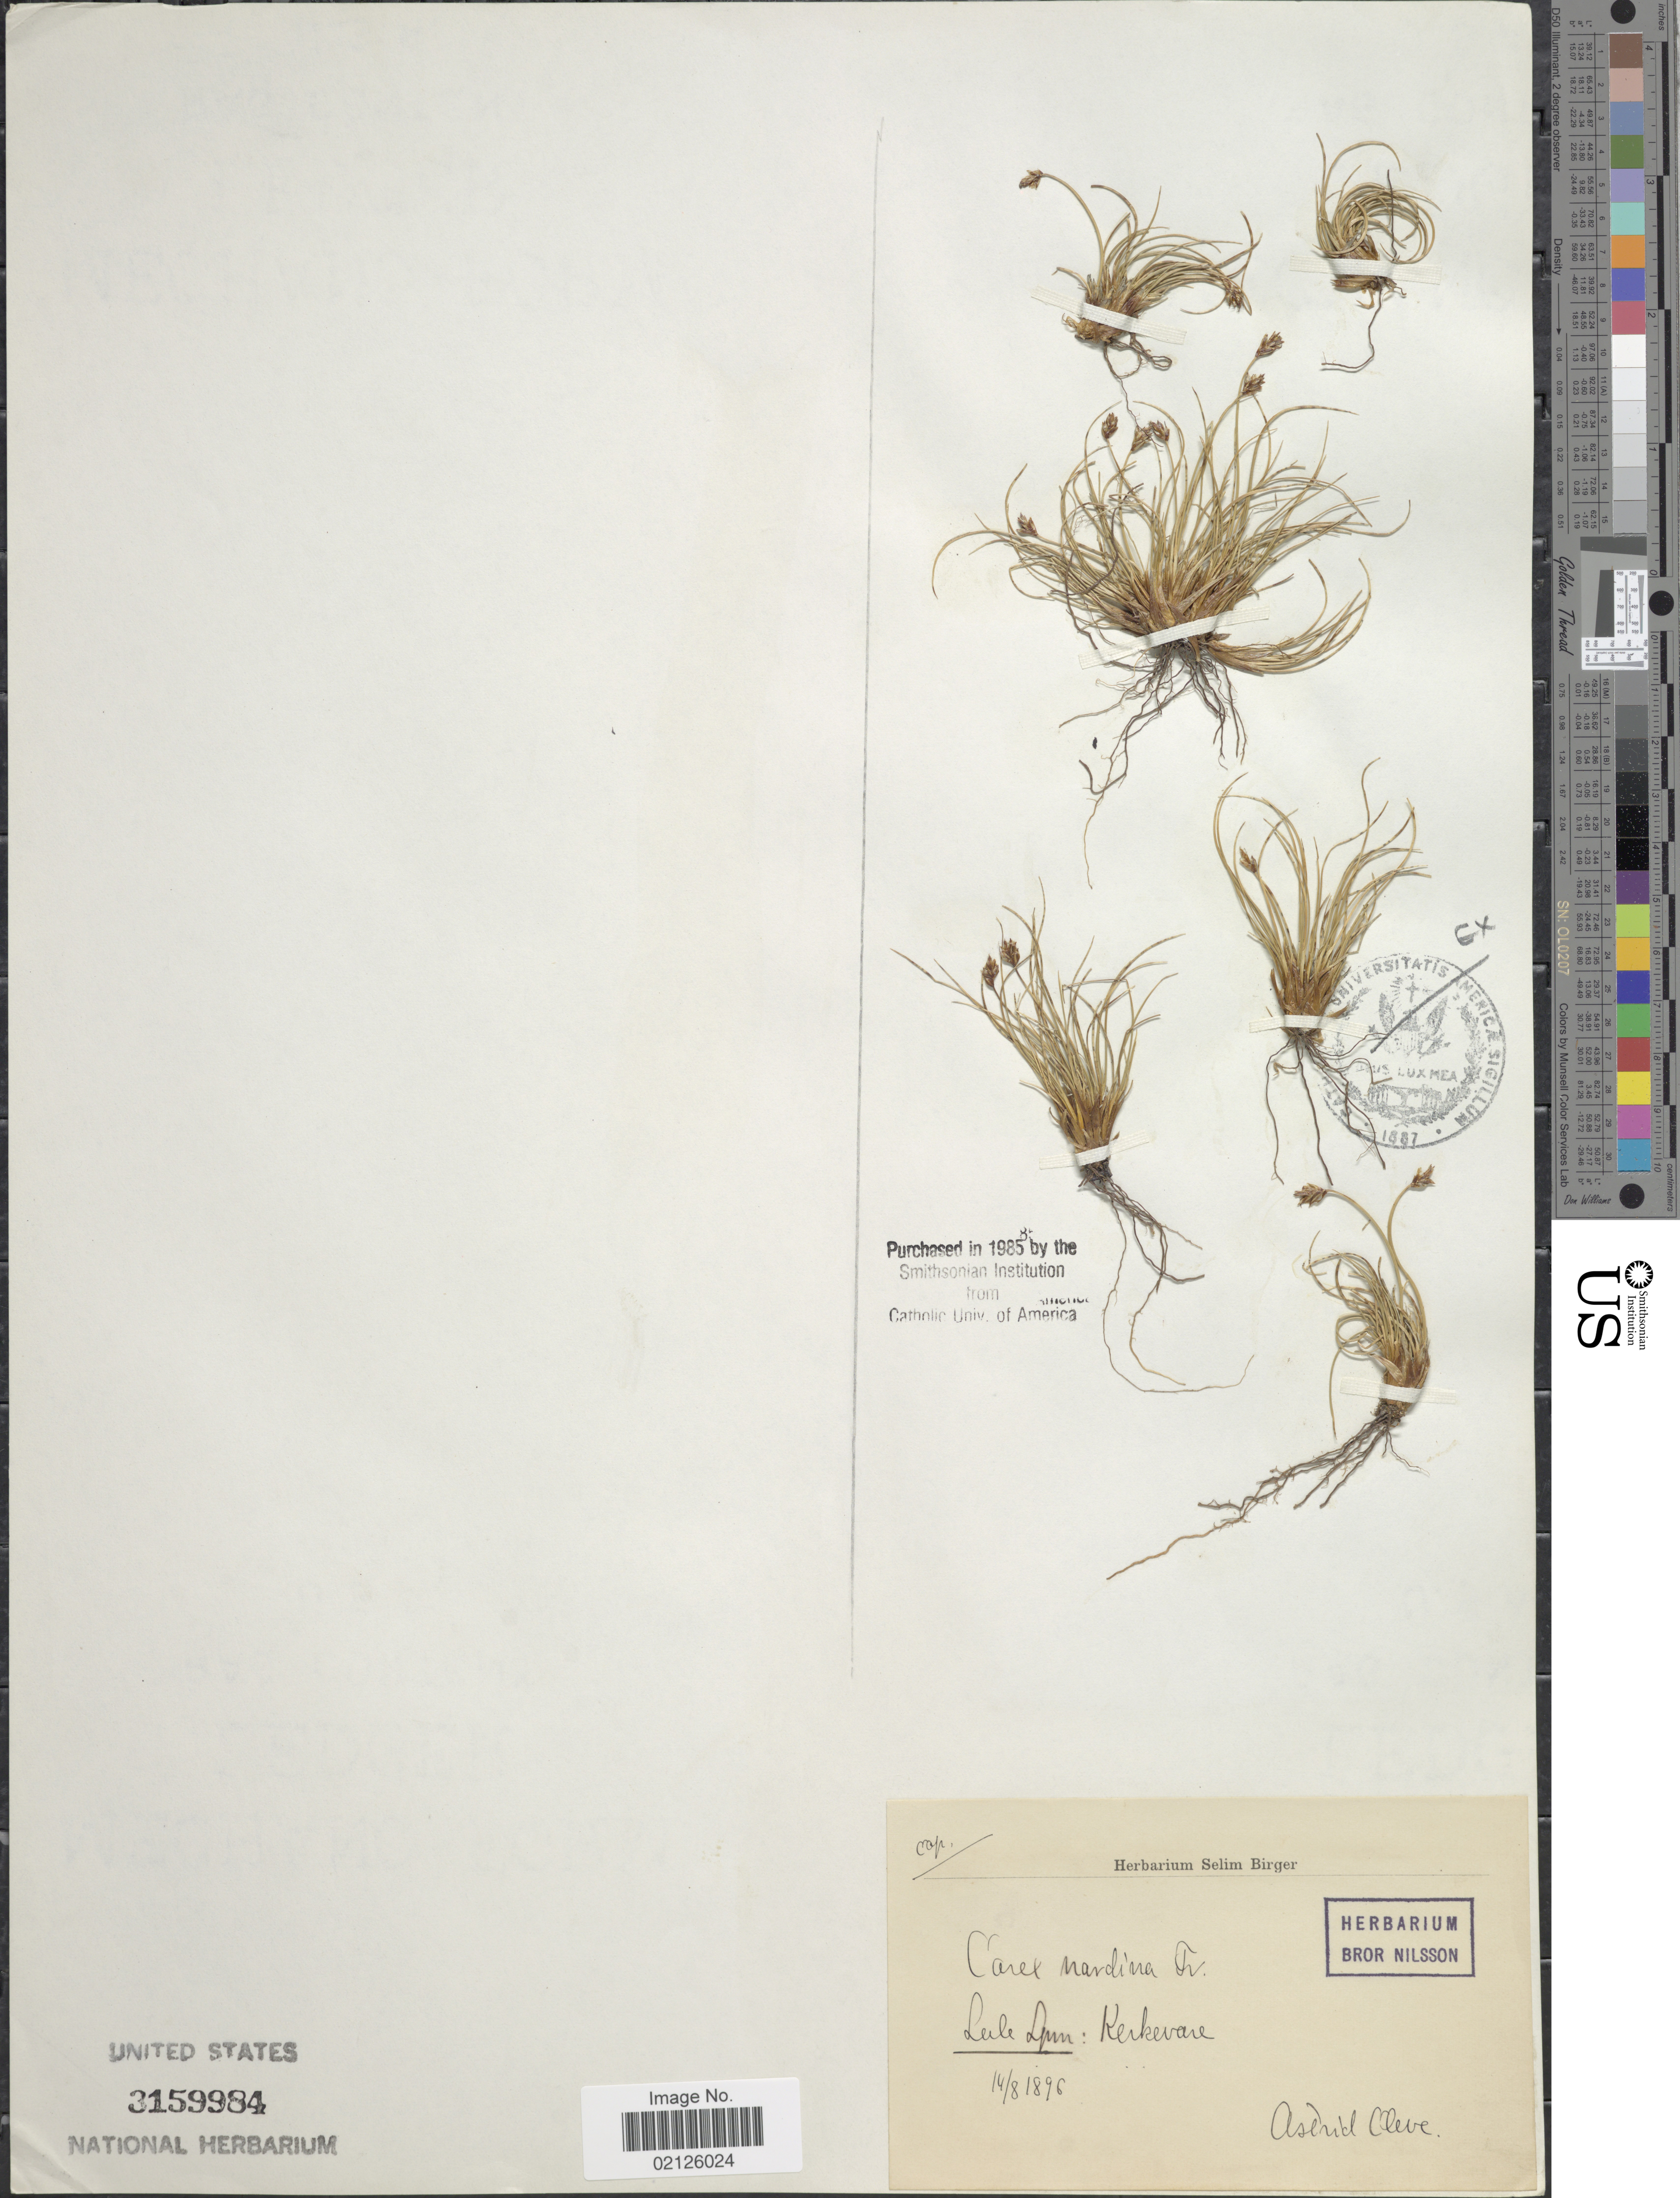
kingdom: Plantae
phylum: Tracheophyta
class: Liliopsida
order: Poales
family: Cyperaceae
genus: Carex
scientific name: Carex nardina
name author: (Hornem.) Fr.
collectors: A. Cleve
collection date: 1896-08-14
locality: Lale Lpm: Kerkevare [interpreted]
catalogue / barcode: US 3159984